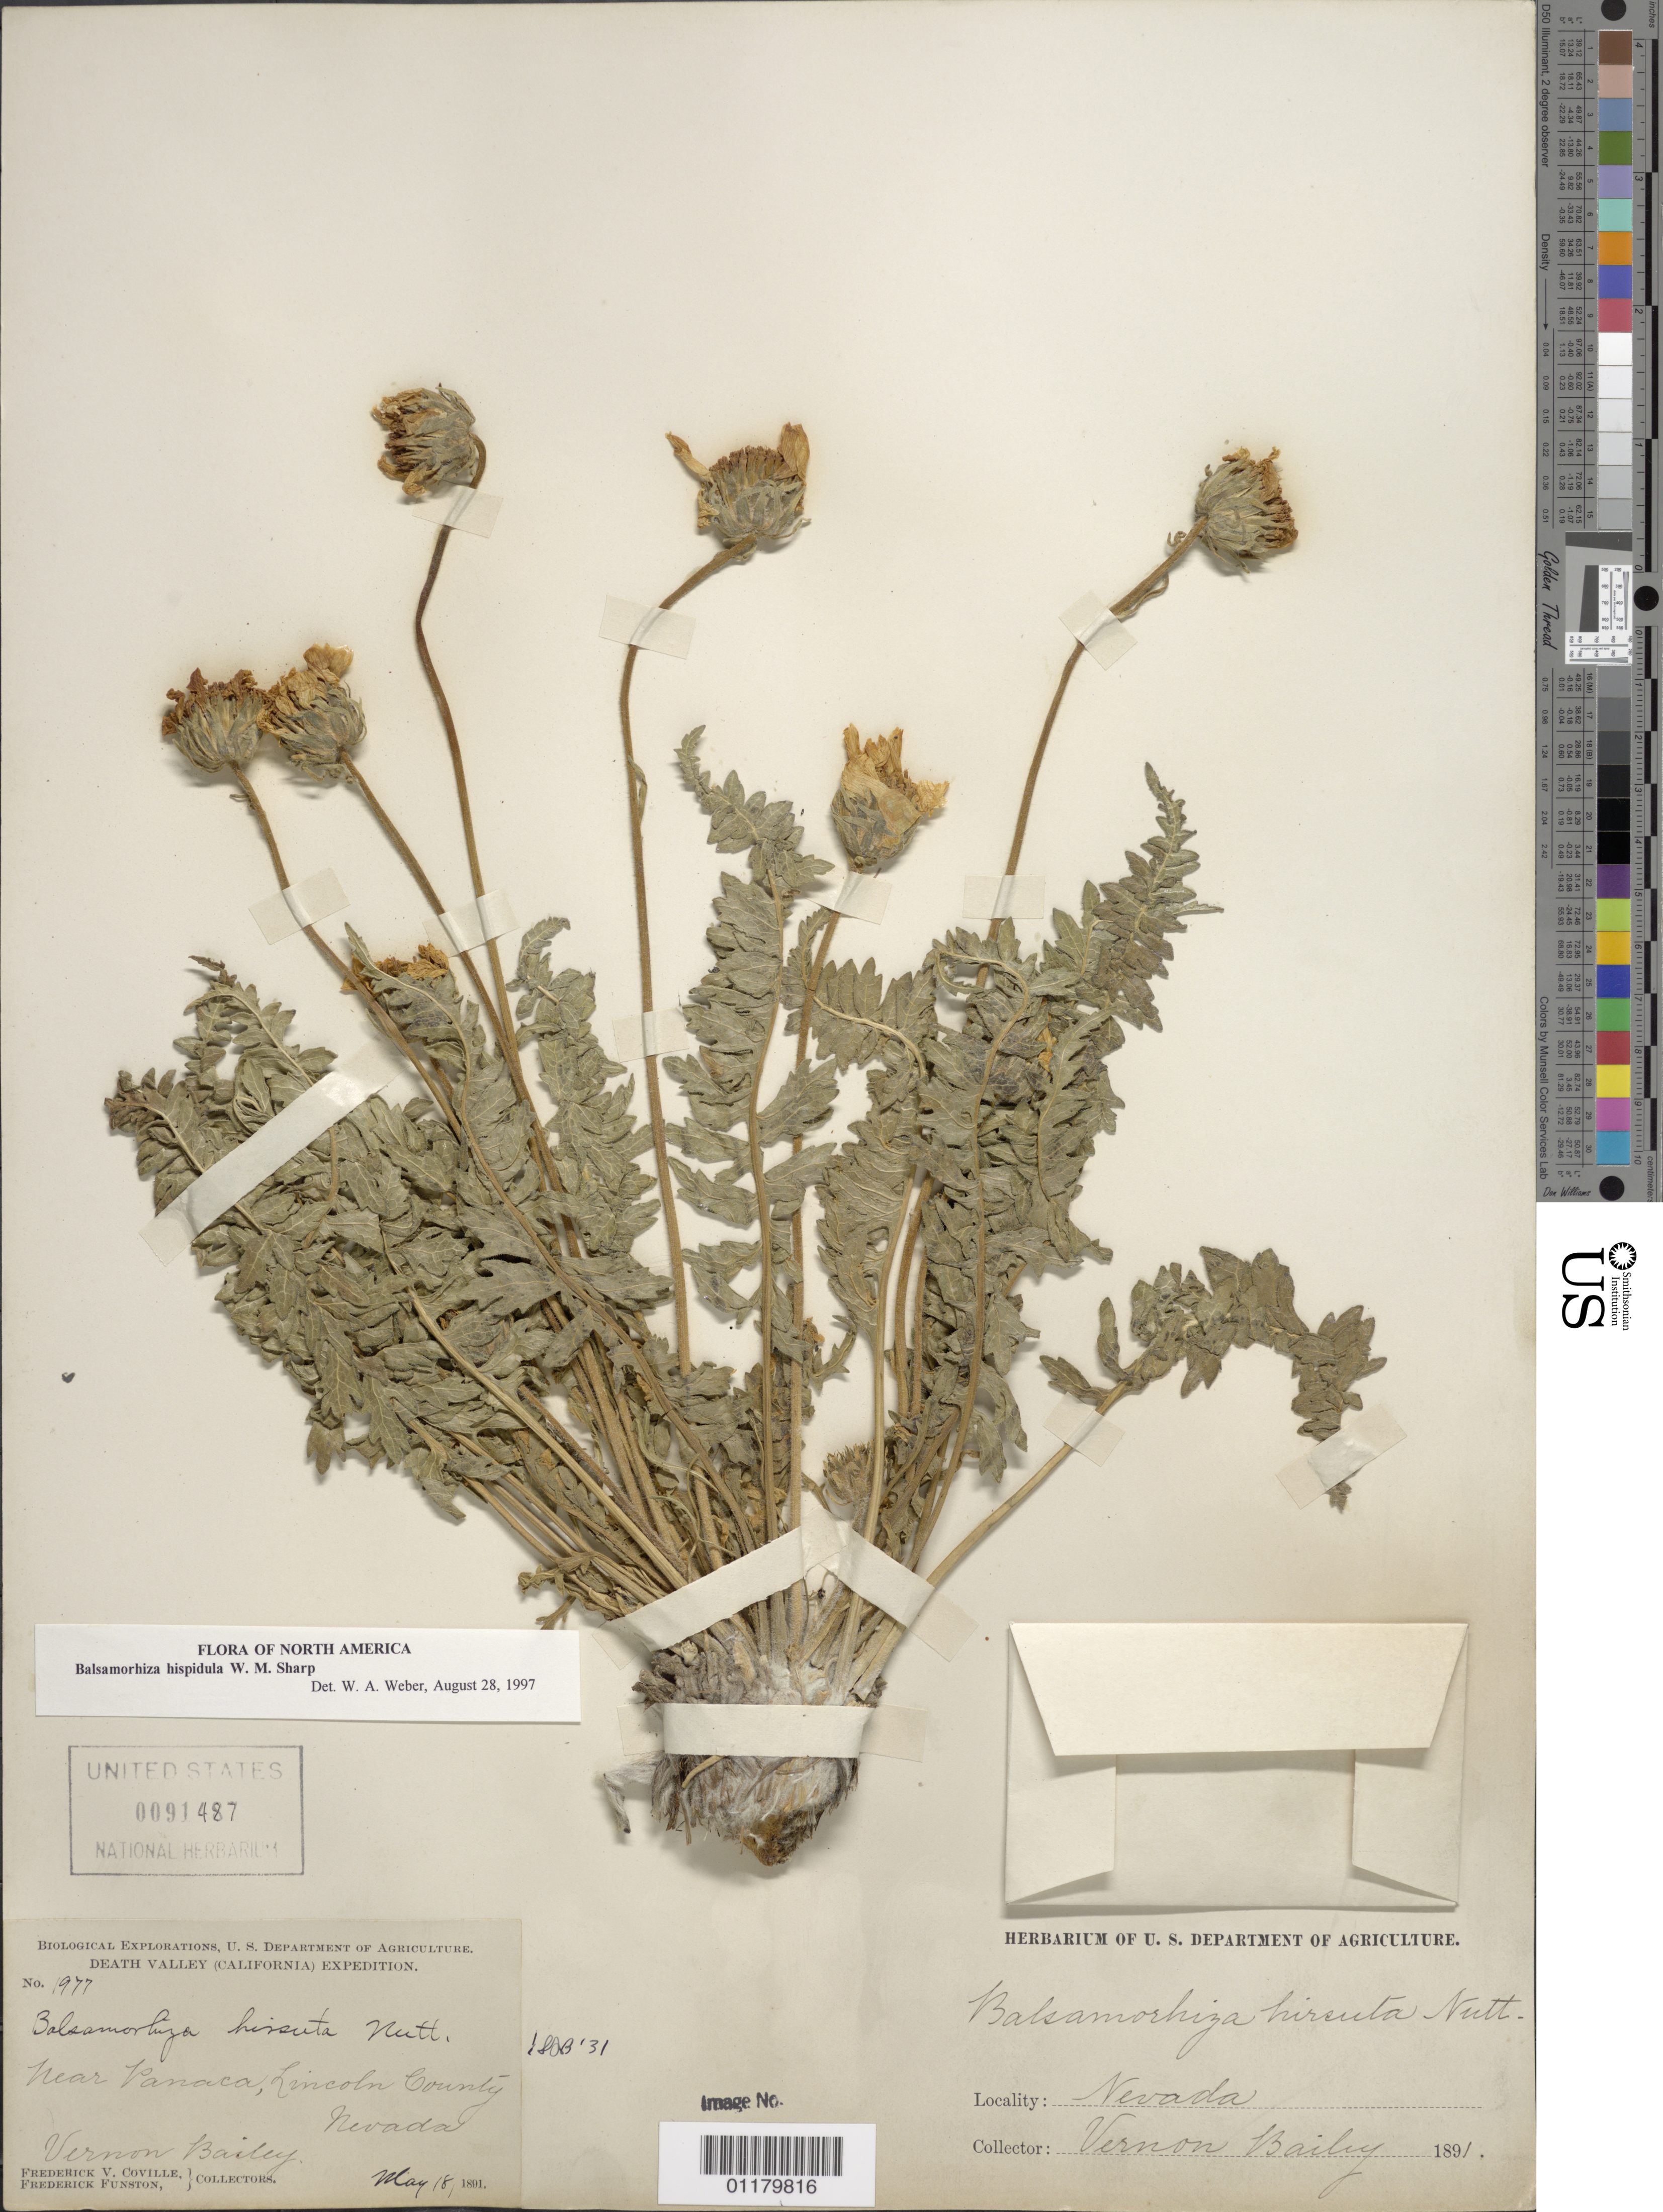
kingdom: Plantae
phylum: Tracheophyta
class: Magnoliopsida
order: Asterales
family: Asteraceae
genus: Balsamorhiza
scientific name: Balsamorhiza hispidula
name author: W.M. Sharp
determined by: Weber, W. A.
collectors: V. O. Bailey, F. V. Coville & F. Funston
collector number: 1977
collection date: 1891-05-18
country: United States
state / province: Nevada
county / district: Lincoln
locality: near Panaca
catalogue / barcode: US 91487